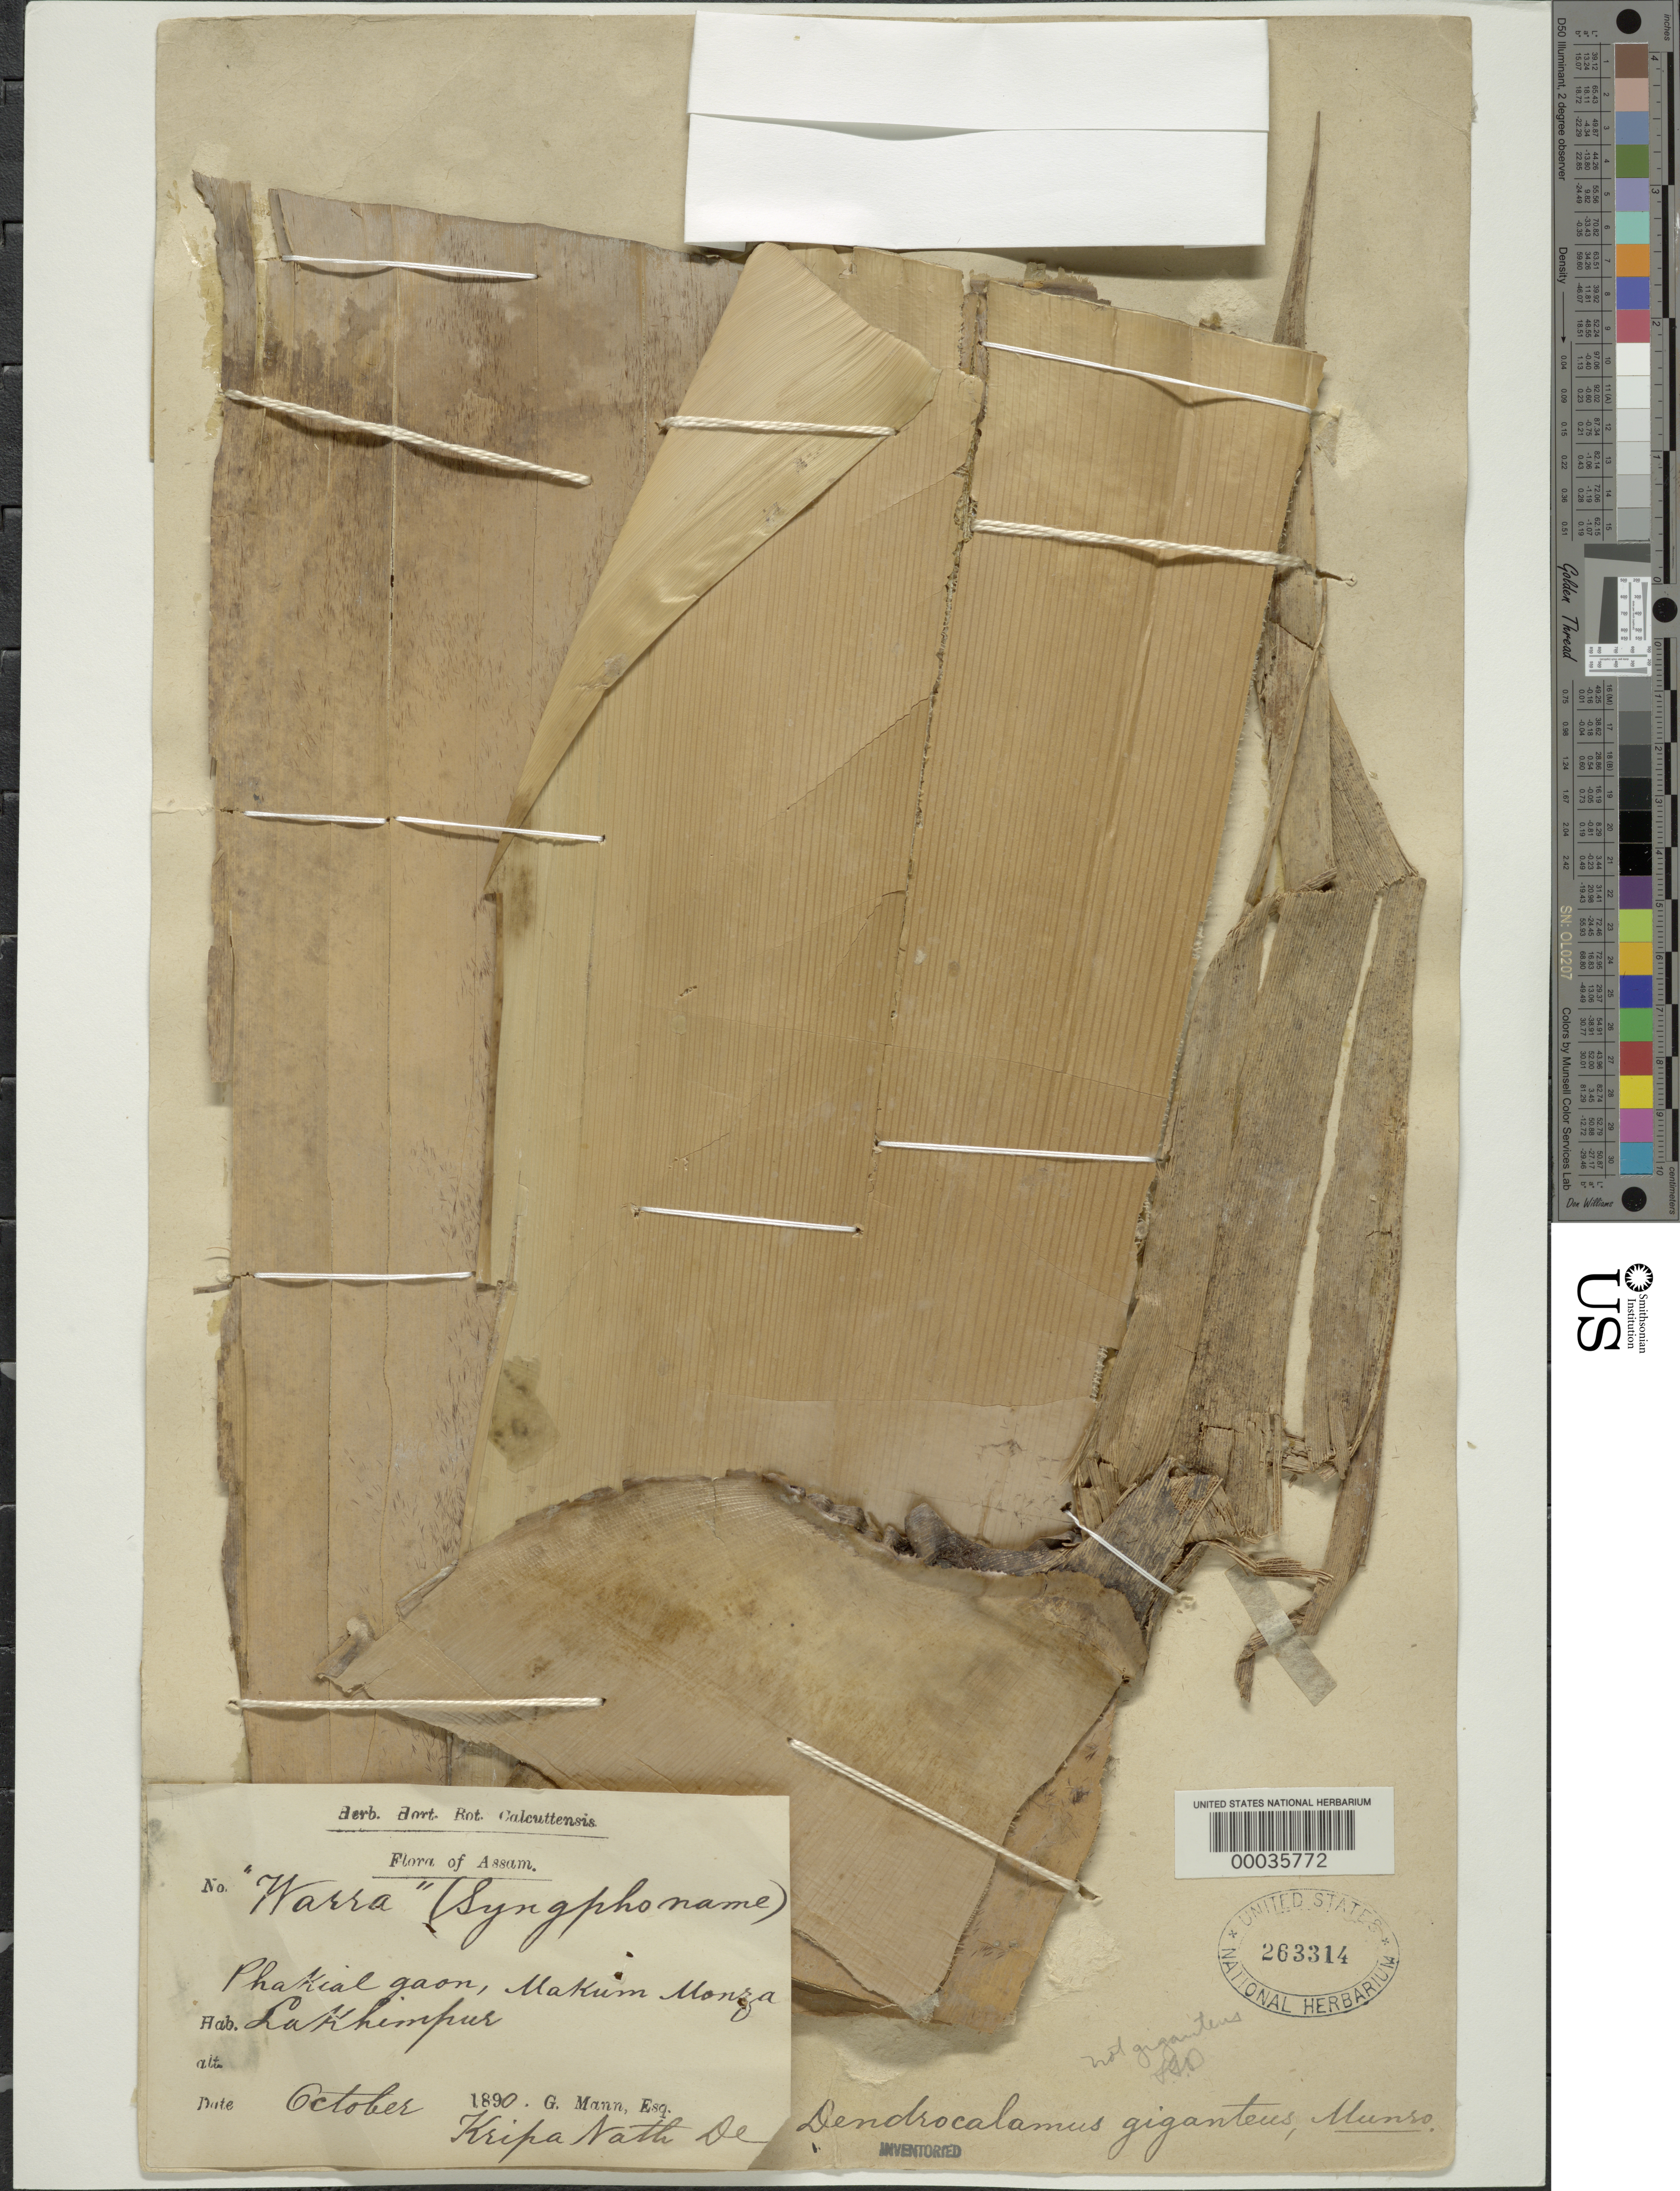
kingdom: Plantae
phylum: Tracheophyta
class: Liliopsida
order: Poales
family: Poaceae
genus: Dendrocalamus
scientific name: Dendrocalamus giganteus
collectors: G. Gammie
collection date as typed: Oct 1890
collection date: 1890-10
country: India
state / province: Assam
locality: Lakhimpur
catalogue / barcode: US 263314